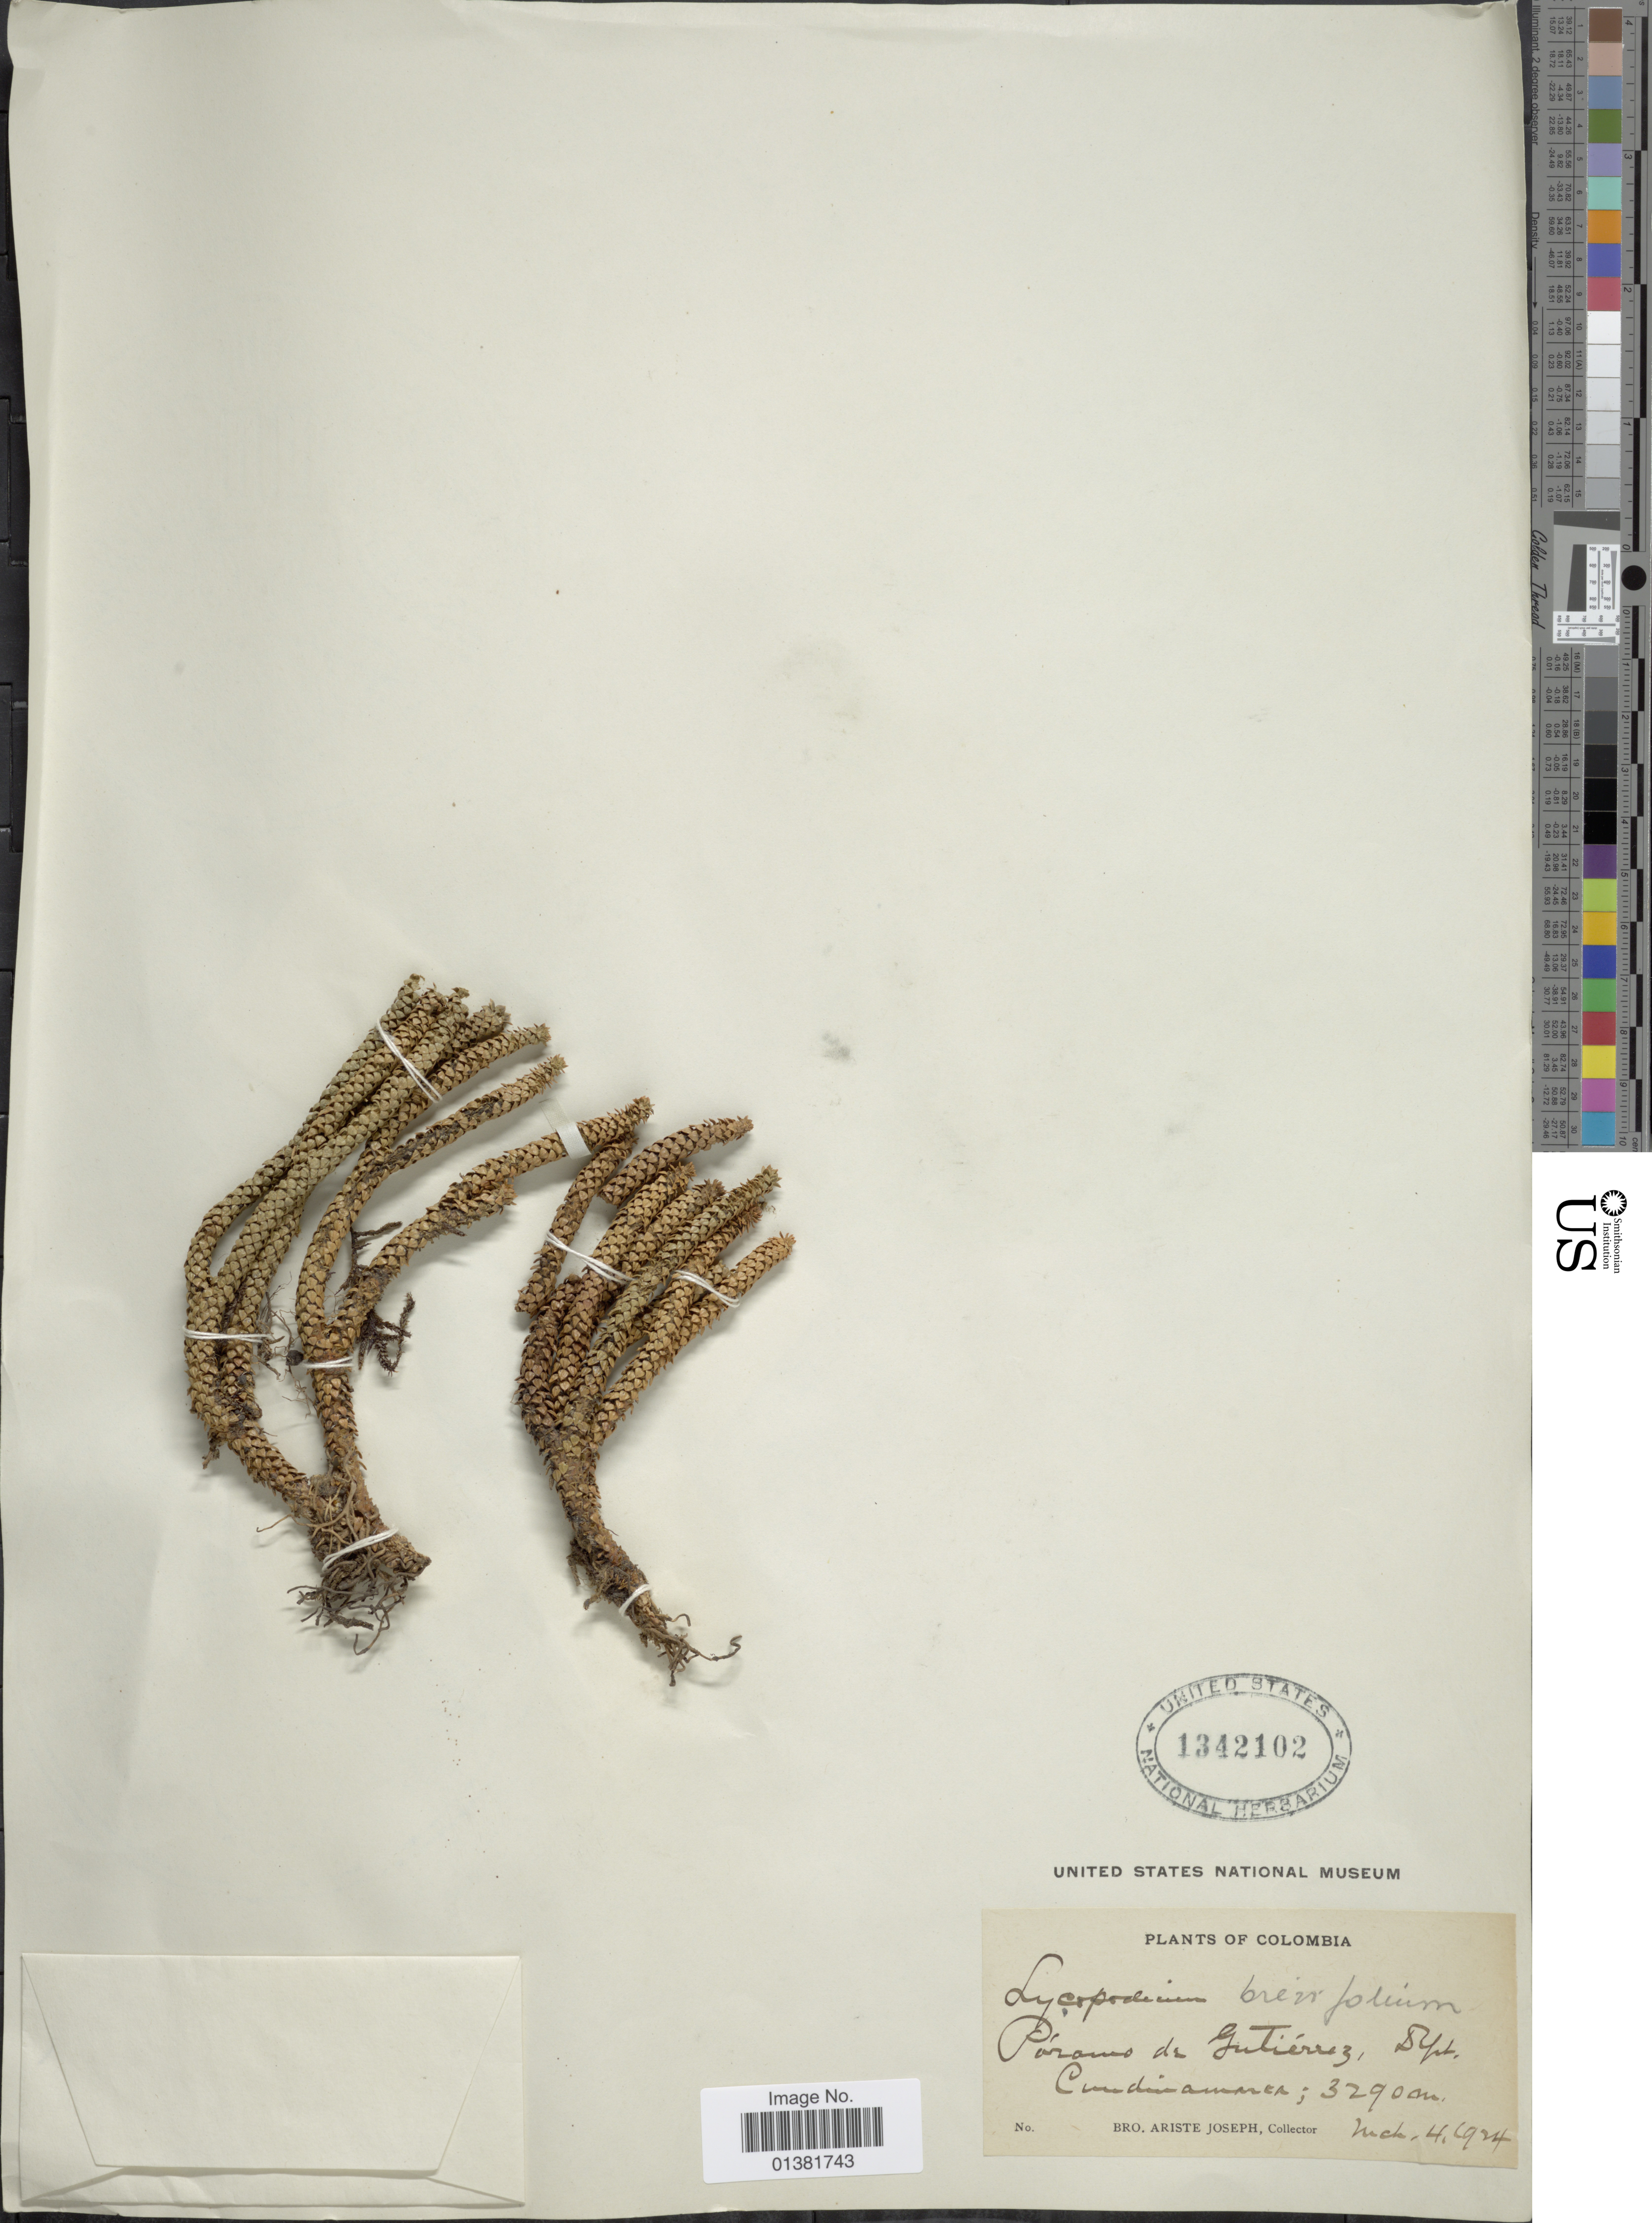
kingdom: Plantae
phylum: Tracheophyta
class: Lycopodiopsida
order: Lycopodiales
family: Lycopodiaceae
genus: Phlegmariurus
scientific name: Phlegmariurus brevifolius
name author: (Grev. & Hook.) B. Øllg.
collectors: Bro. Ariste-Joseph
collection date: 1924-03-04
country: Colombia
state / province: Cundinamarca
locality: Páramo de Gutiérrez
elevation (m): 3290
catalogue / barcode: US 1342102